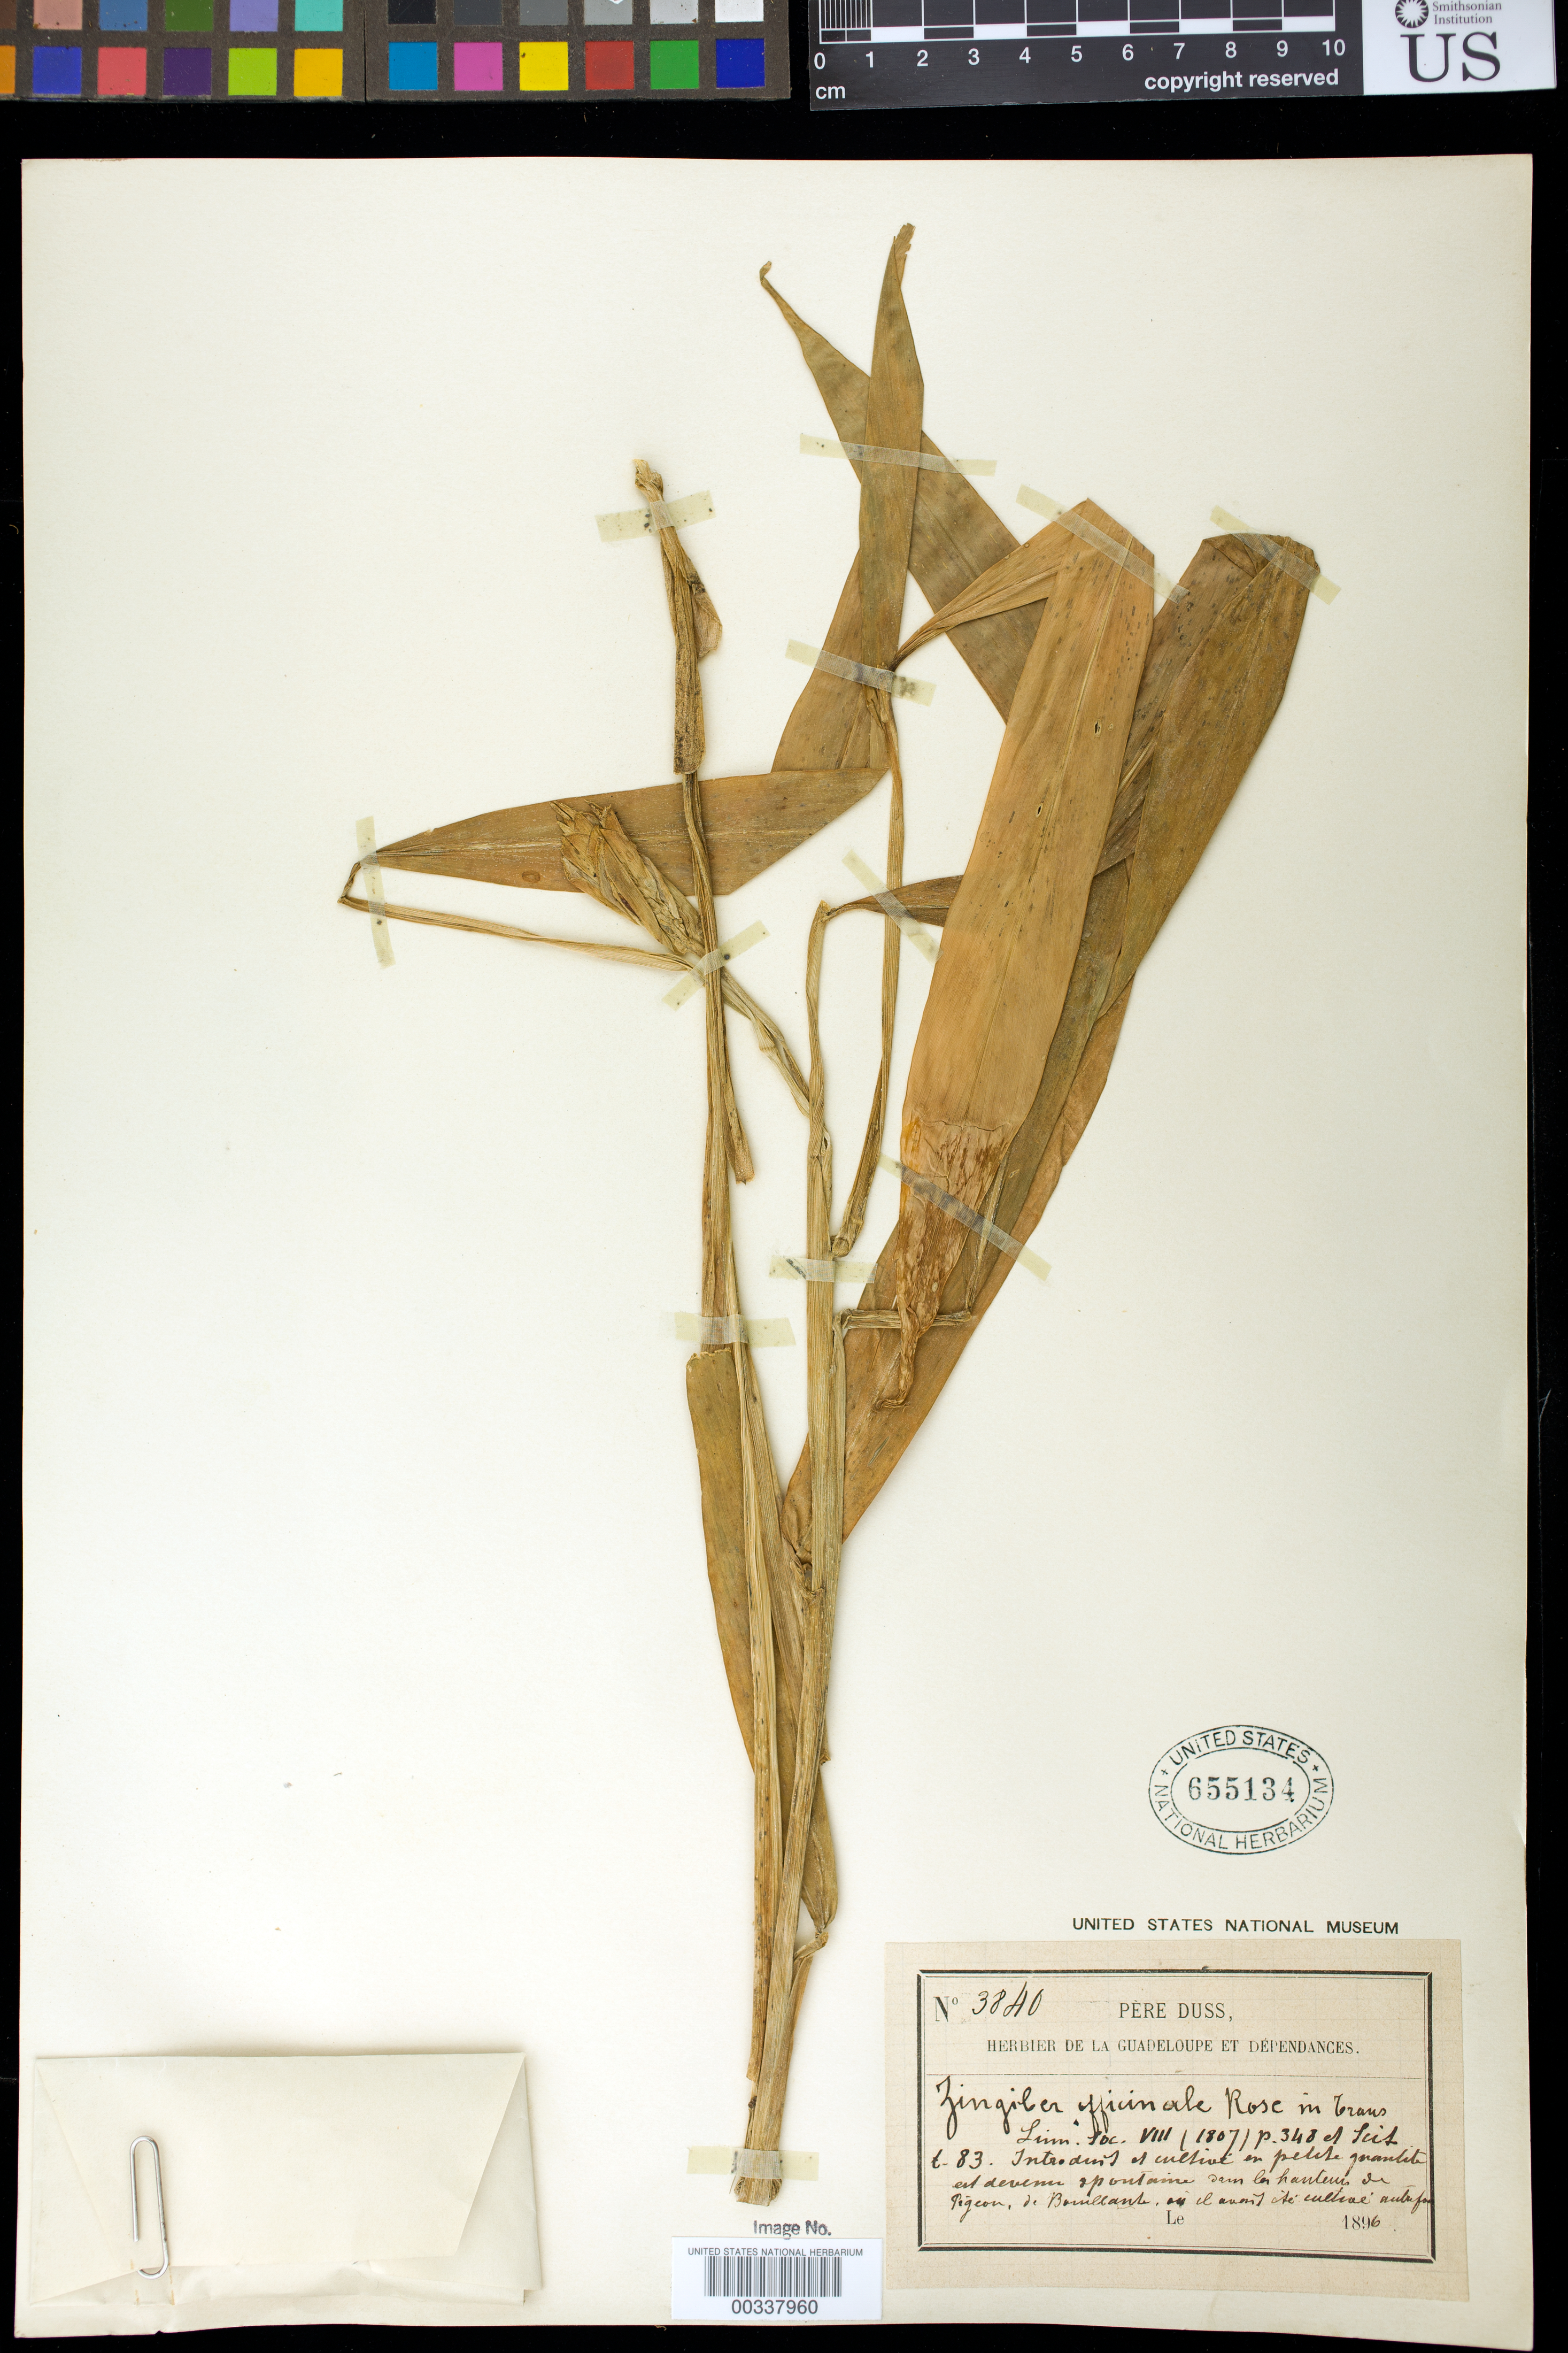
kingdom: Plantae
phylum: Tracheophyta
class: Liliopsida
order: Zingiberales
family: Zingiberaceae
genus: Zingiber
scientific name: Zingiber officinale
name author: Roscoe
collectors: Père Duss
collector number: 3840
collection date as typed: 1896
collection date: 1896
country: Guadeloupe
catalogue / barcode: US 655134